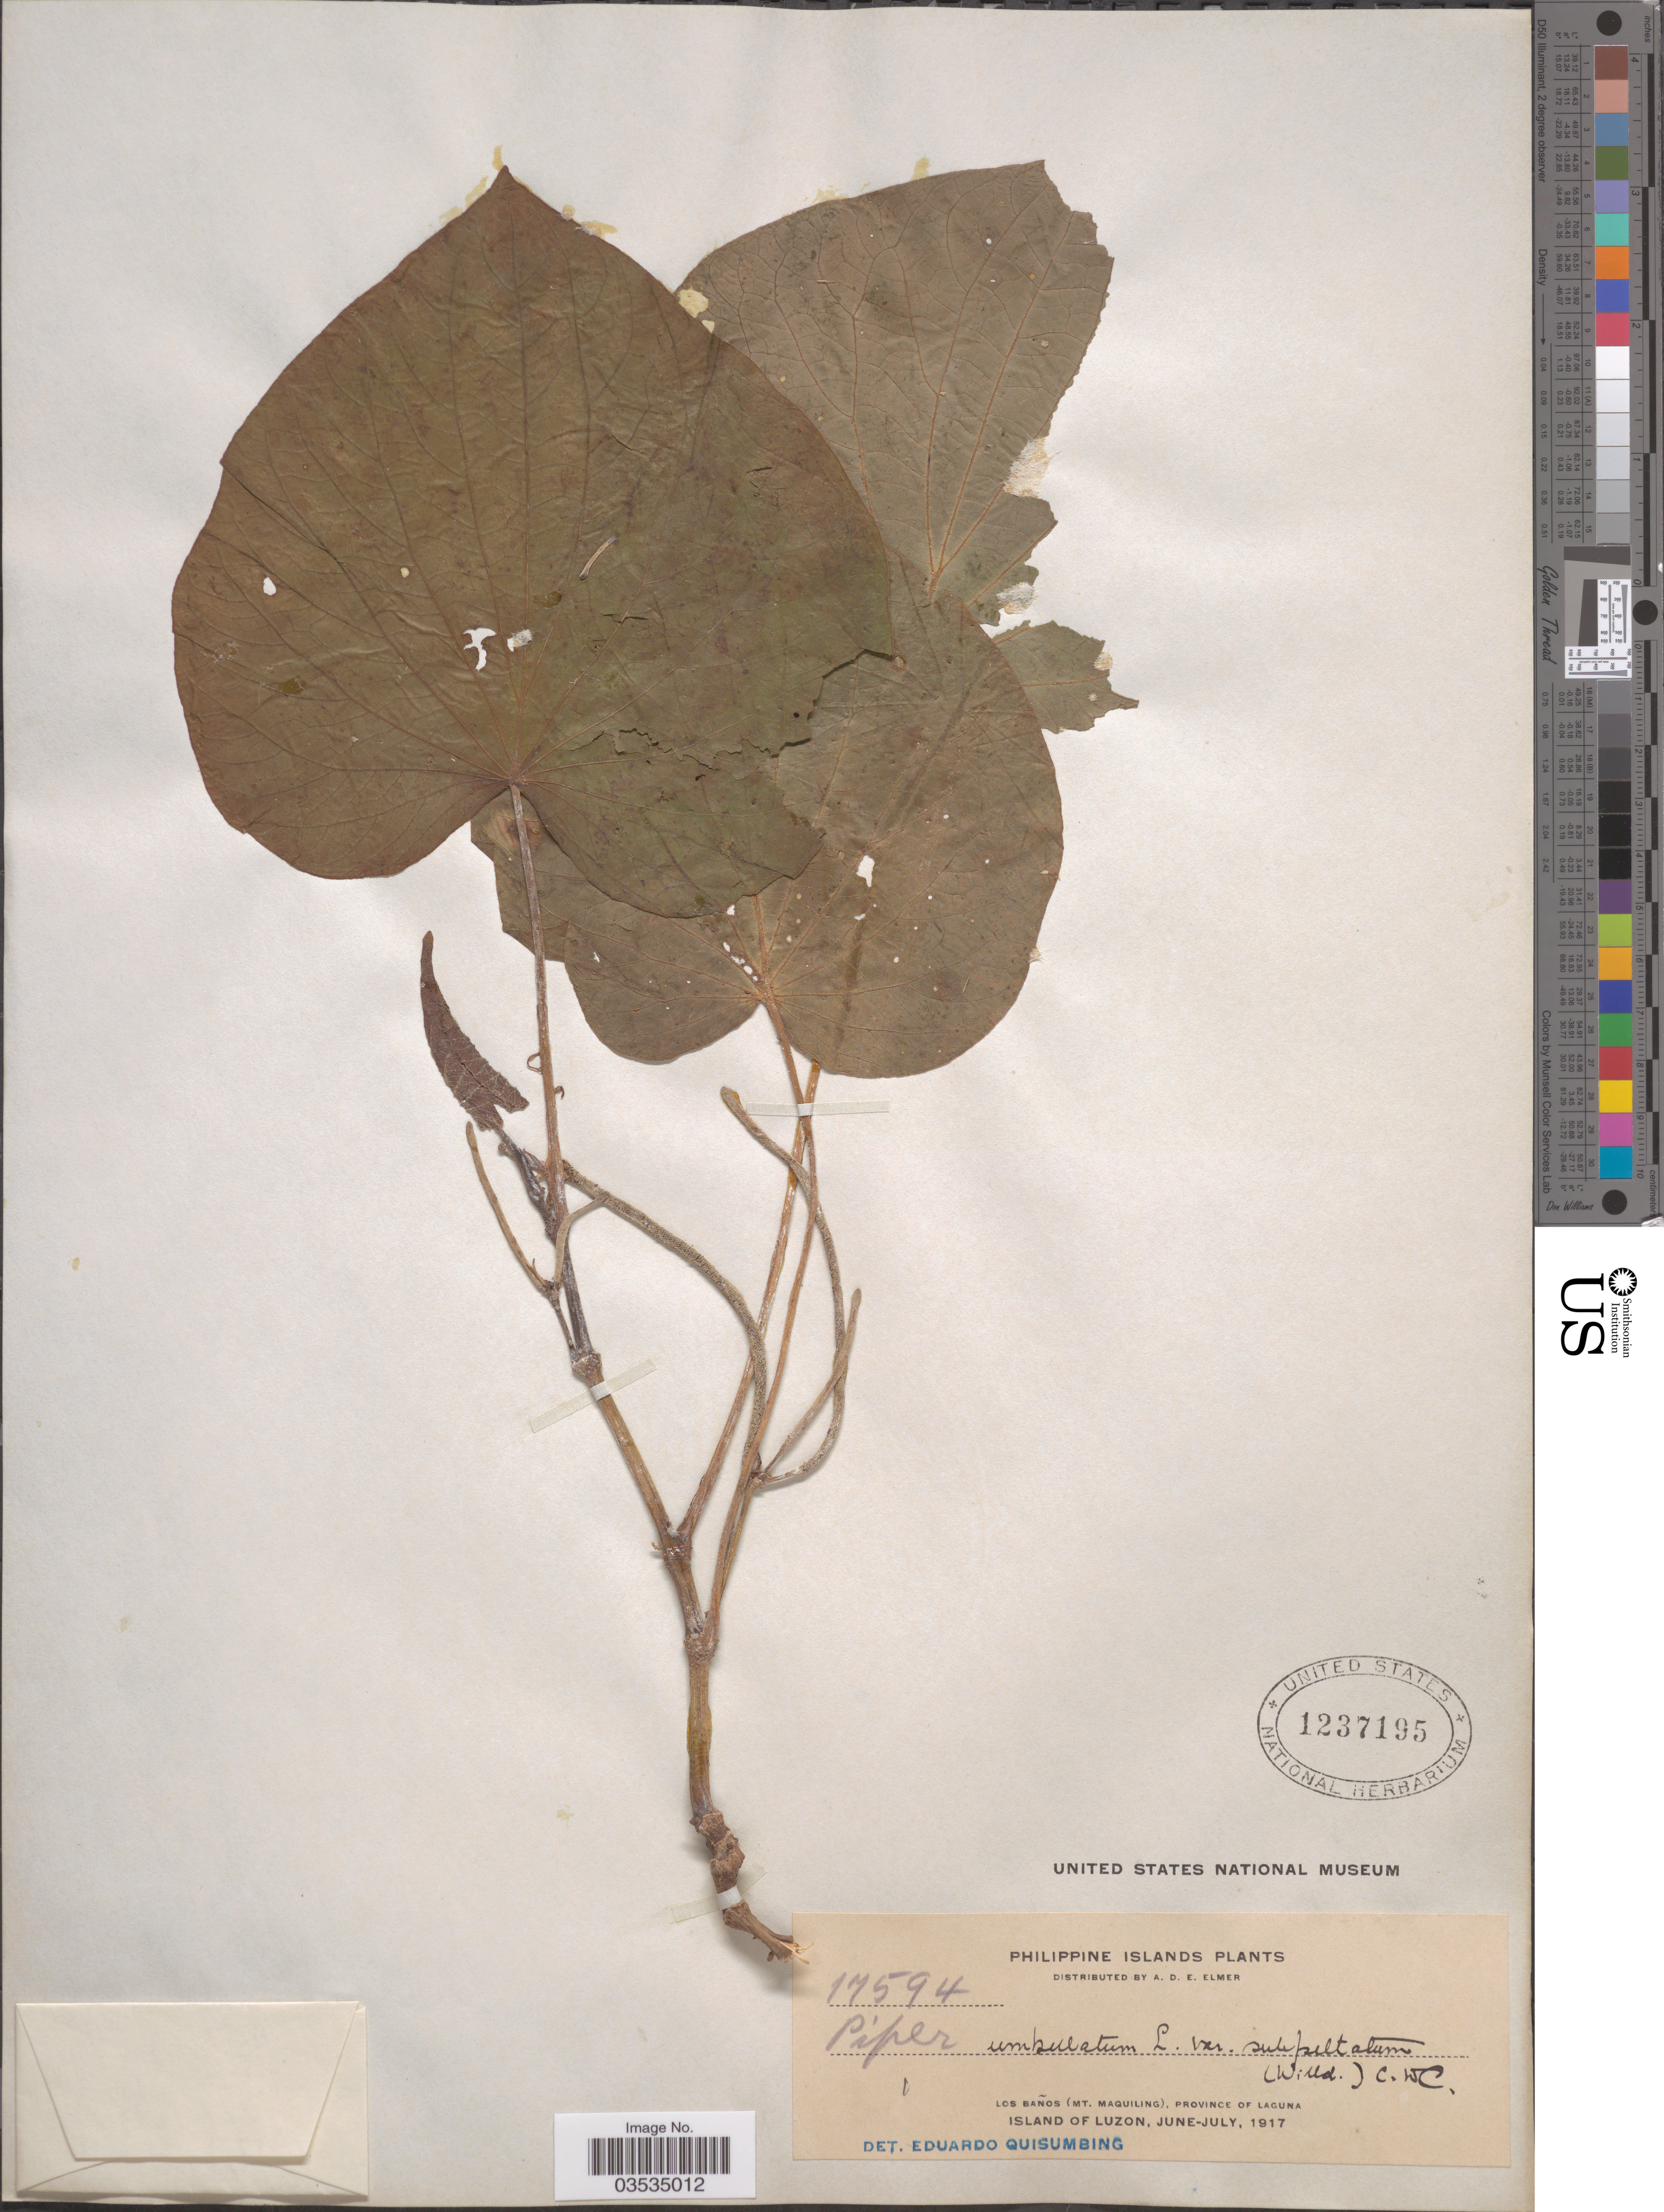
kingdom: Plantae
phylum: Tracheophyta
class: Magnoliopsida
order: Piperales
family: Piperaceae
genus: Piper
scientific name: Piper umbellatum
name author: L.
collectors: A. D. E. Elmer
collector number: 17594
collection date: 1917-06/1917-07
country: Philippines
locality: Los Baños (Mt. Maquiling), Province of Laguna. Island of Luzon.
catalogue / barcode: US 1237195